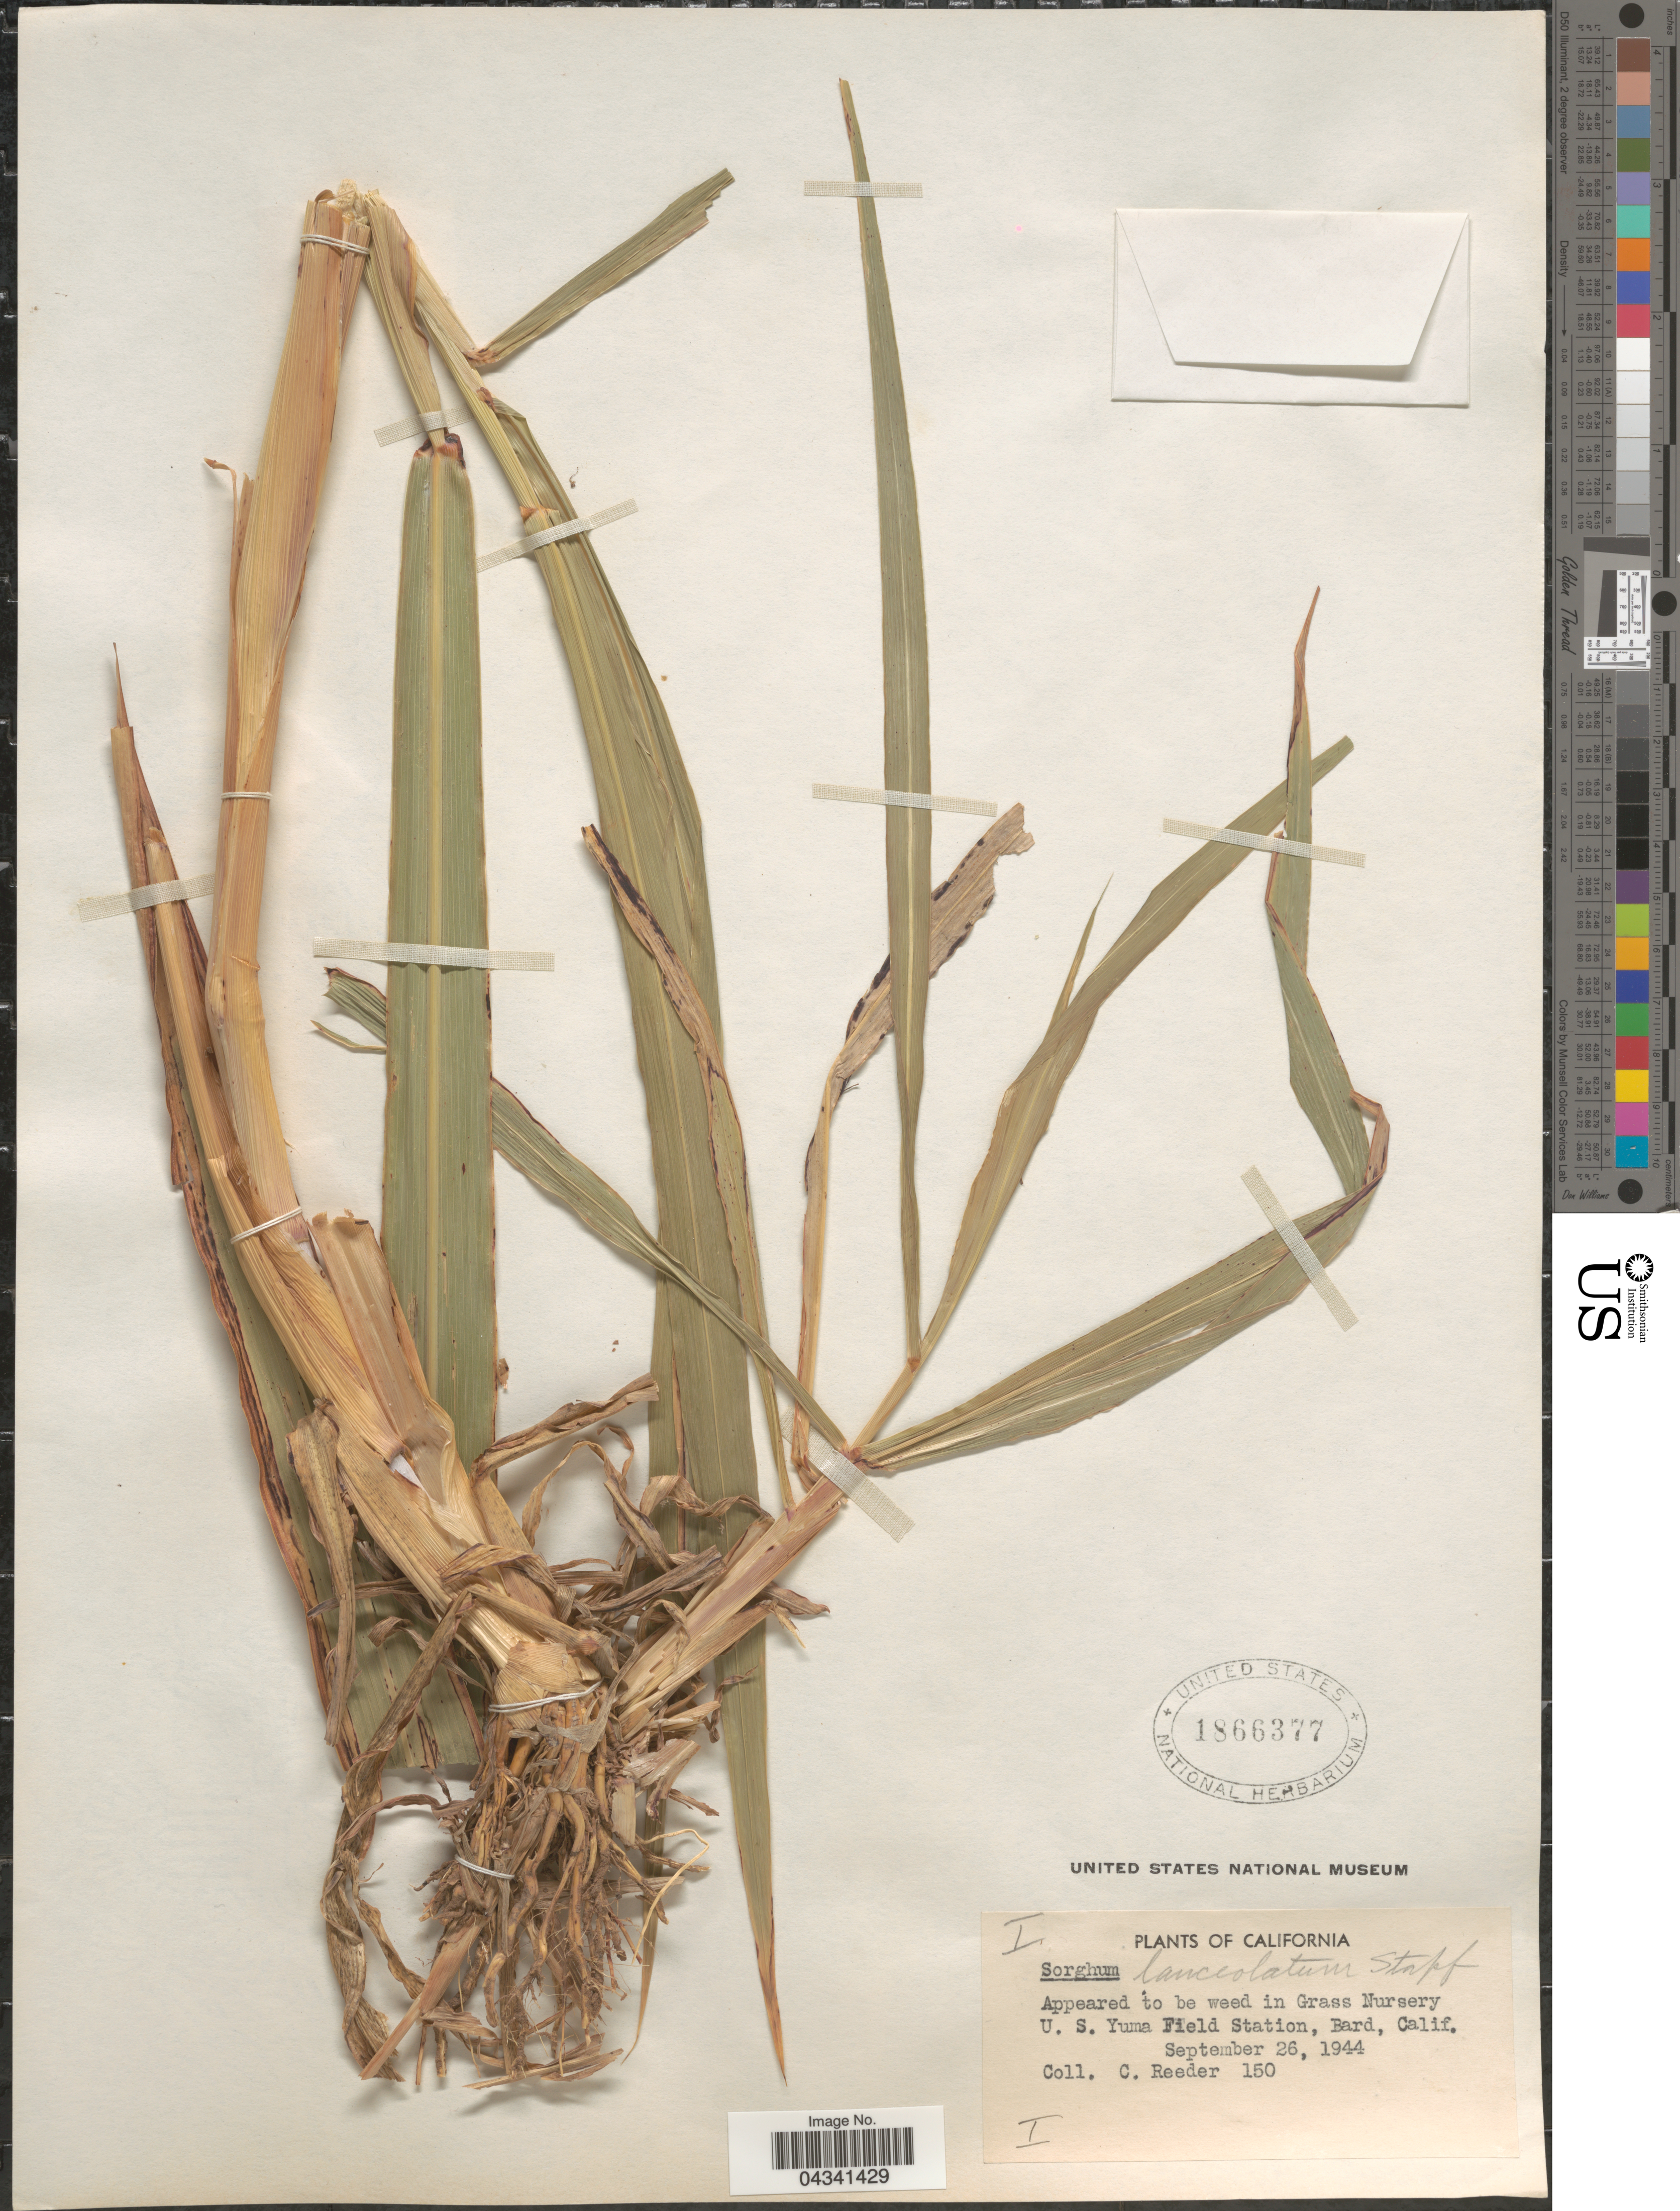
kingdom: Plantae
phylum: Tracheophyta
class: Liliopsida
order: Poales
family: Poaceae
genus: Sorghum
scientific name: Sorghum arundinaceum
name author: (Desv.) Stapf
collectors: C. Reeder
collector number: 150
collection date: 1944-09-26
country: United States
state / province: California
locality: U.S. Yuma Field Station, Bard.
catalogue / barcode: US 1866377